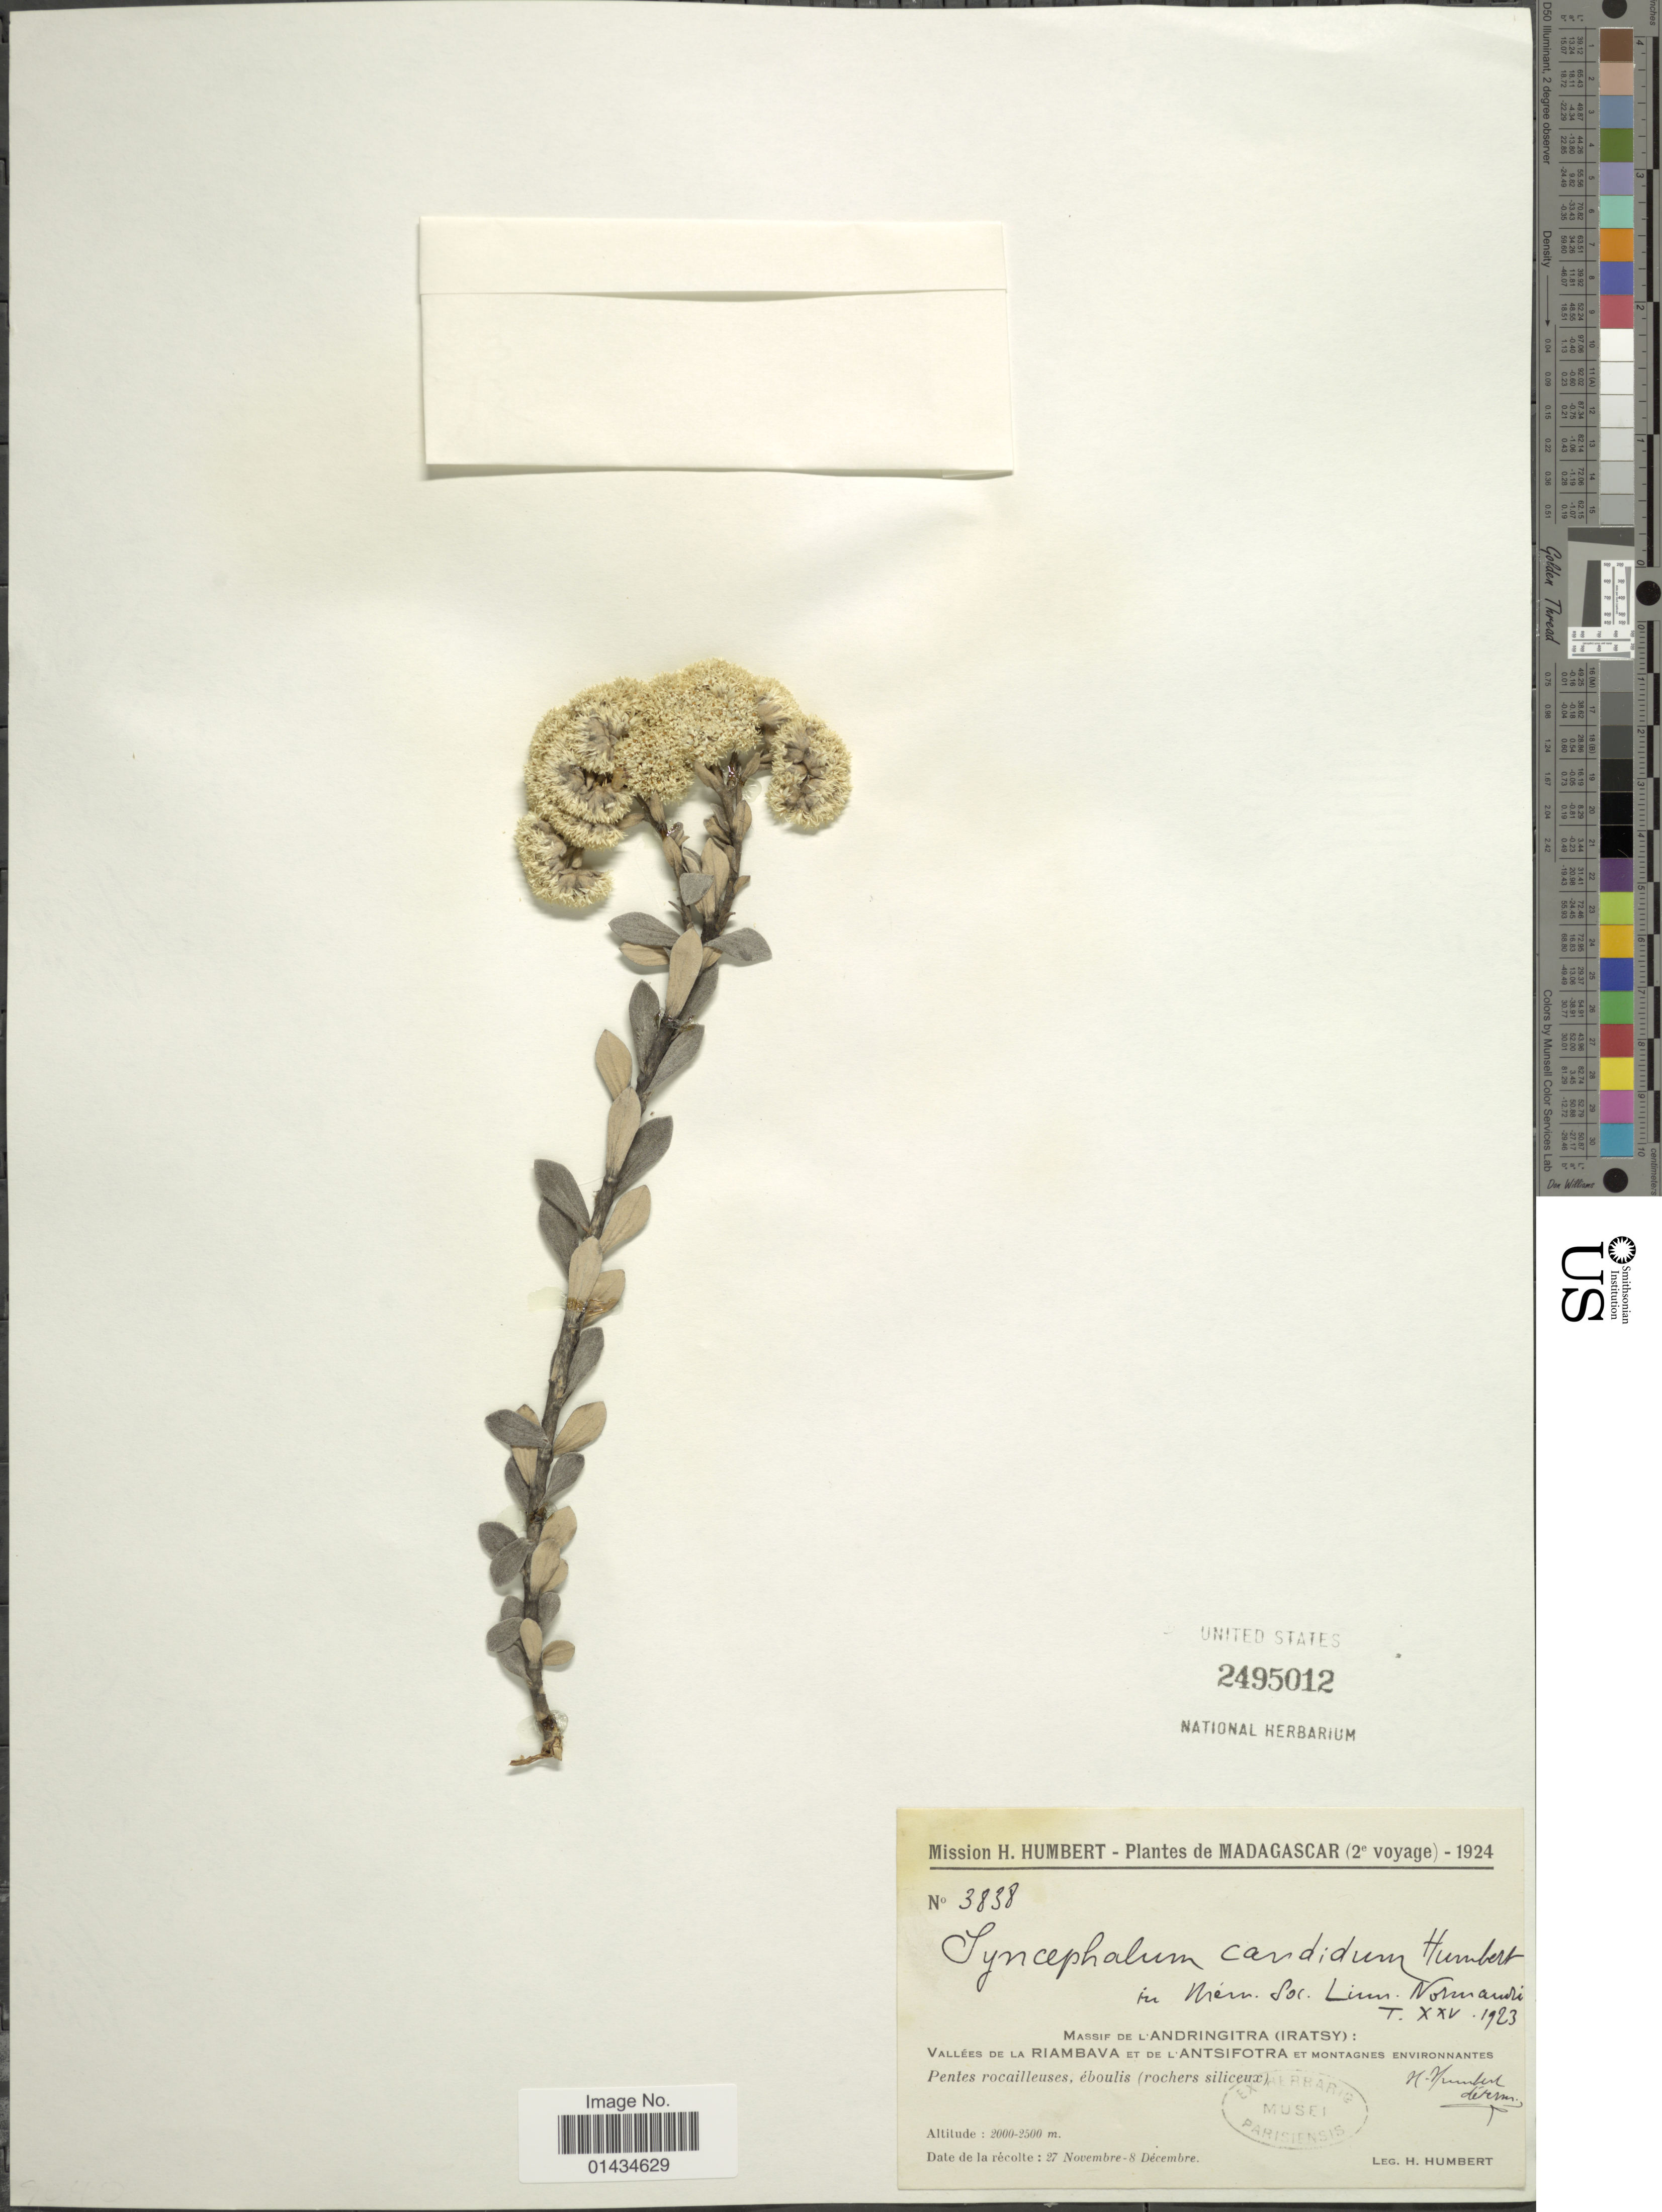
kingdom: Plantae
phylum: Tracheophyta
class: Magnoliopsida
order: Asterales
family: Asteraceae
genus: Syncephalum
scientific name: Syncephalum candidum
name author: Humbert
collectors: H. Humbert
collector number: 3838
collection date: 1924-11-27/1924-12-08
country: Madagascar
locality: Madagascar (2e voyage) massif de l'Andringitra (Iratsy) vallées de la Riambava et de l'Antisifotra et Montagnes environnantes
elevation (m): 2000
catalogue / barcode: US 2495012